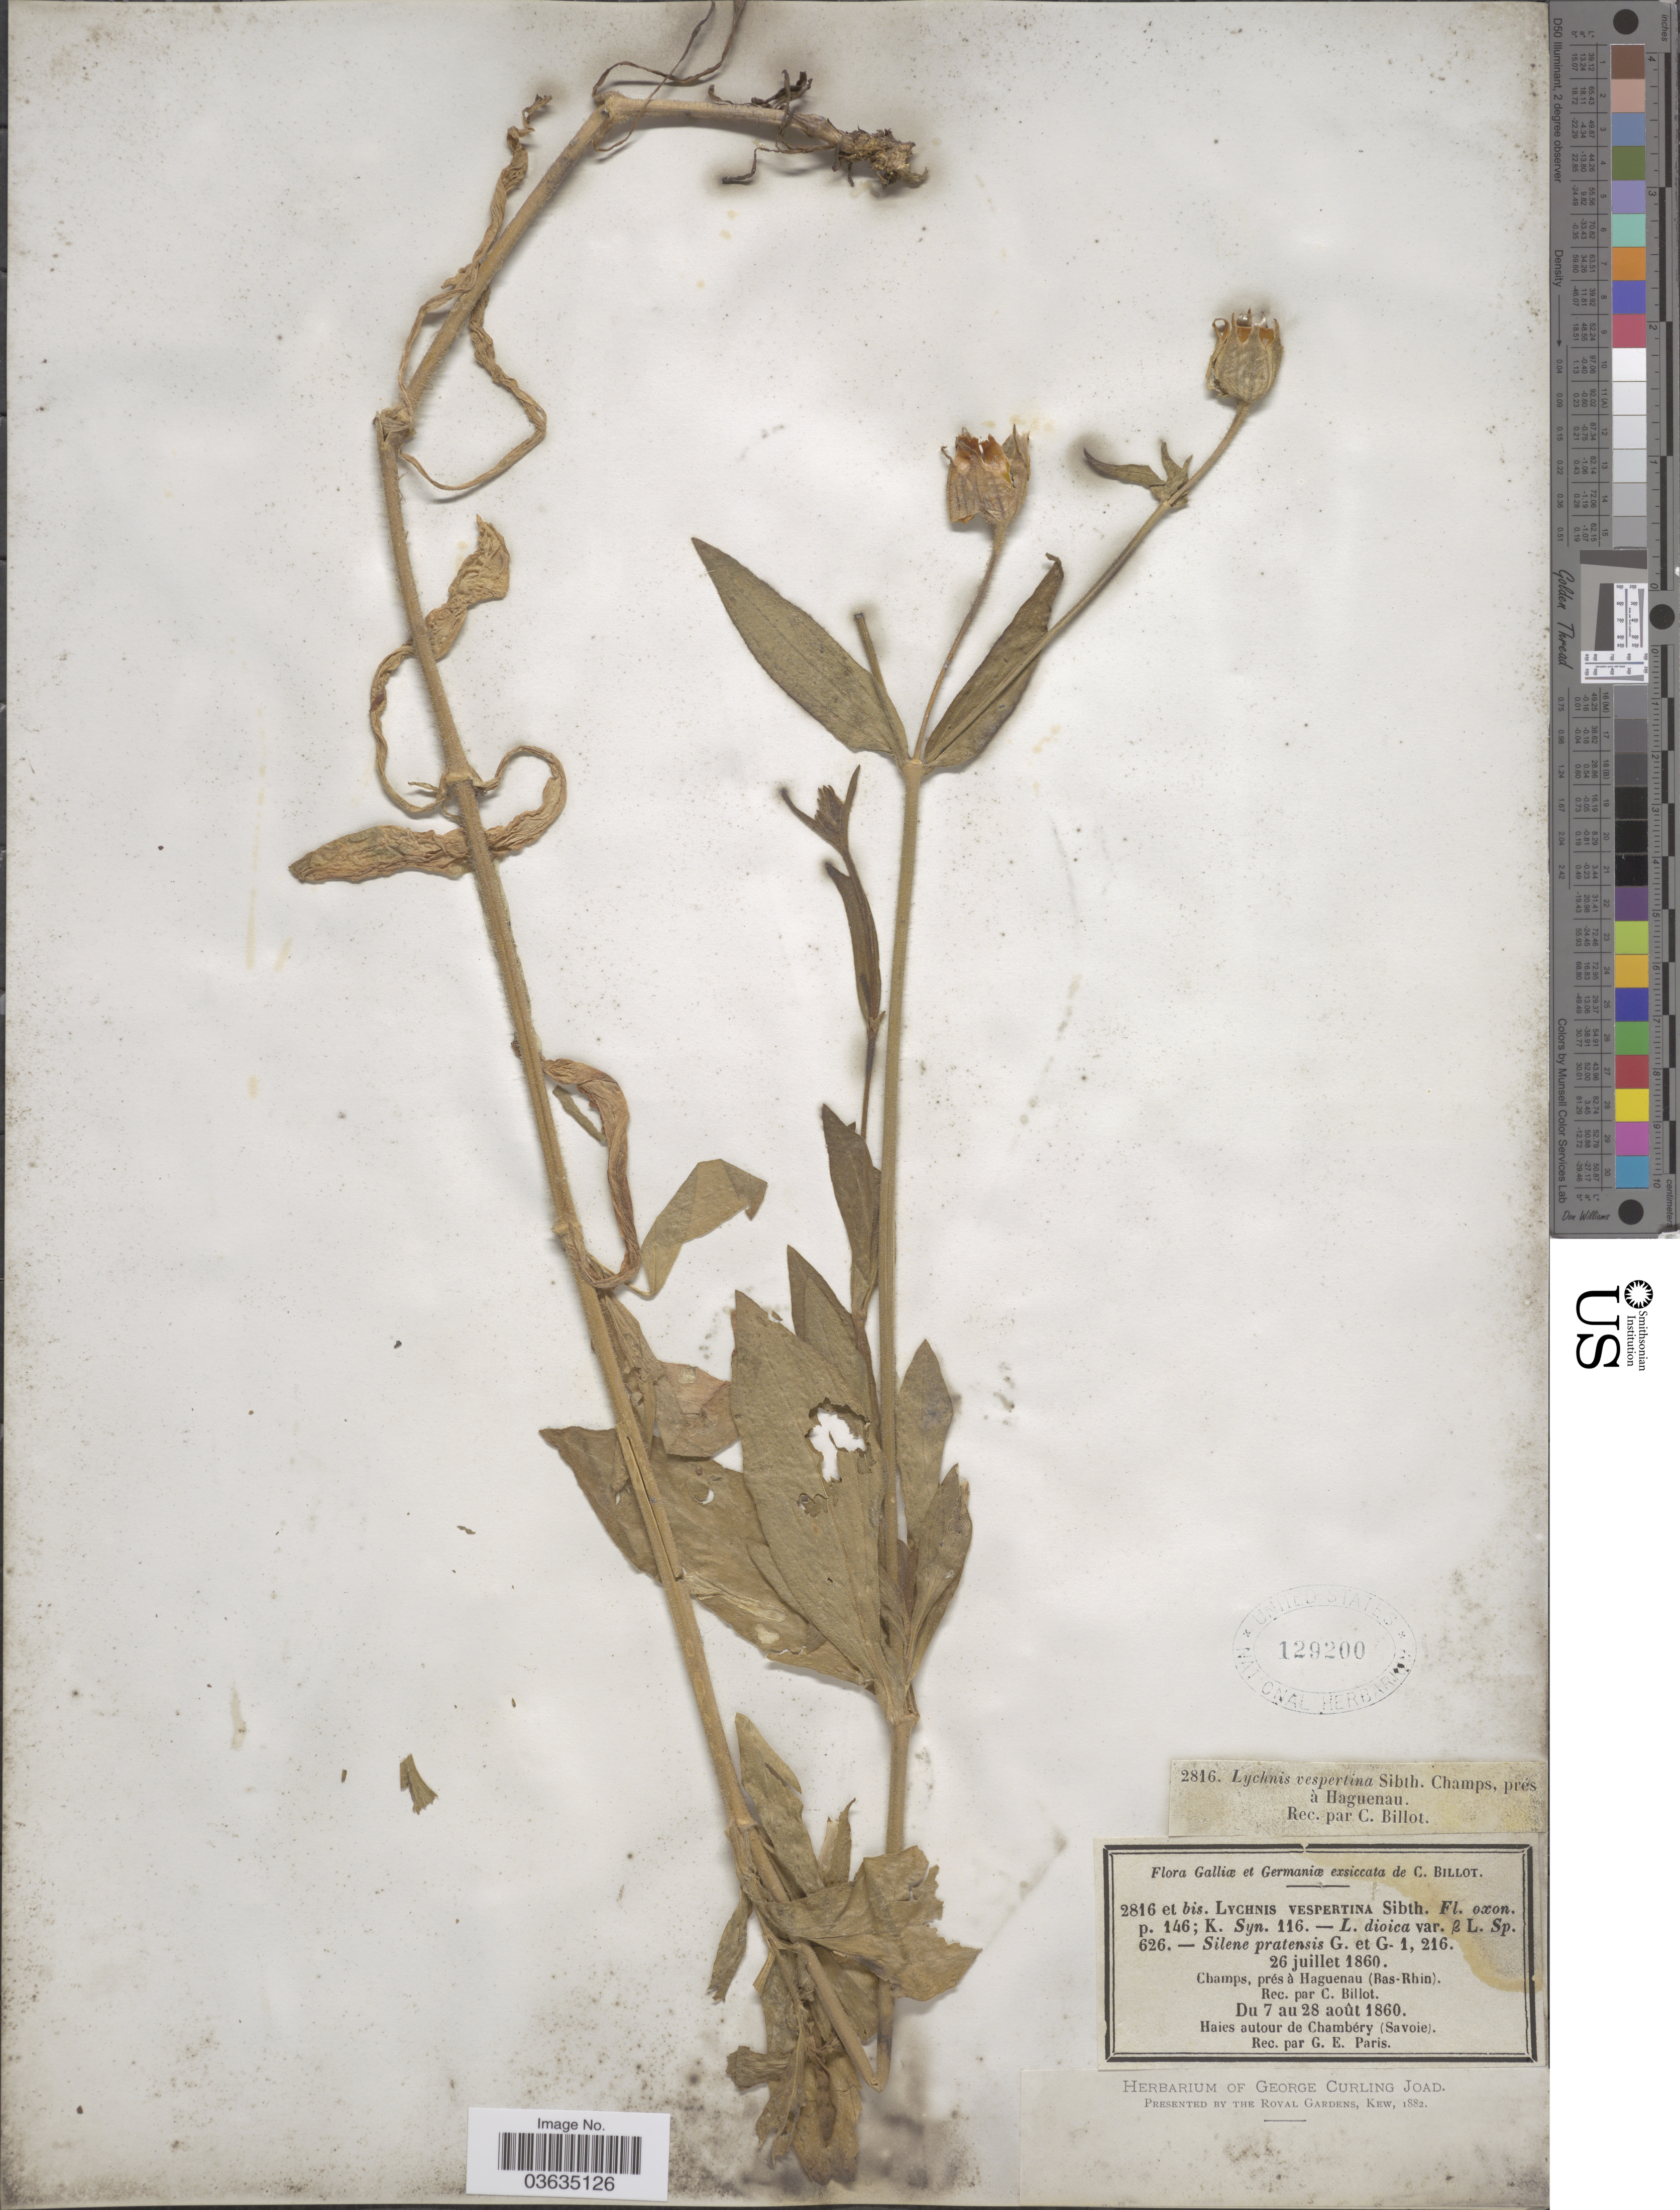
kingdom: Plantae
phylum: Tracheophyta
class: Magnoliopsida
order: Caryophyllales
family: Caryophyllaceae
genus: Silene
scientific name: Silene dioica subsp. dioica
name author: (L.) Clairv.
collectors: C. Billot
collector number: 2816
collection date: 1860-08-07/1860-08-28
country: France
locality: Galliæ. Champs, prés à Haguenau (Bas-Rhin).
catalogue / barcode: US 129200